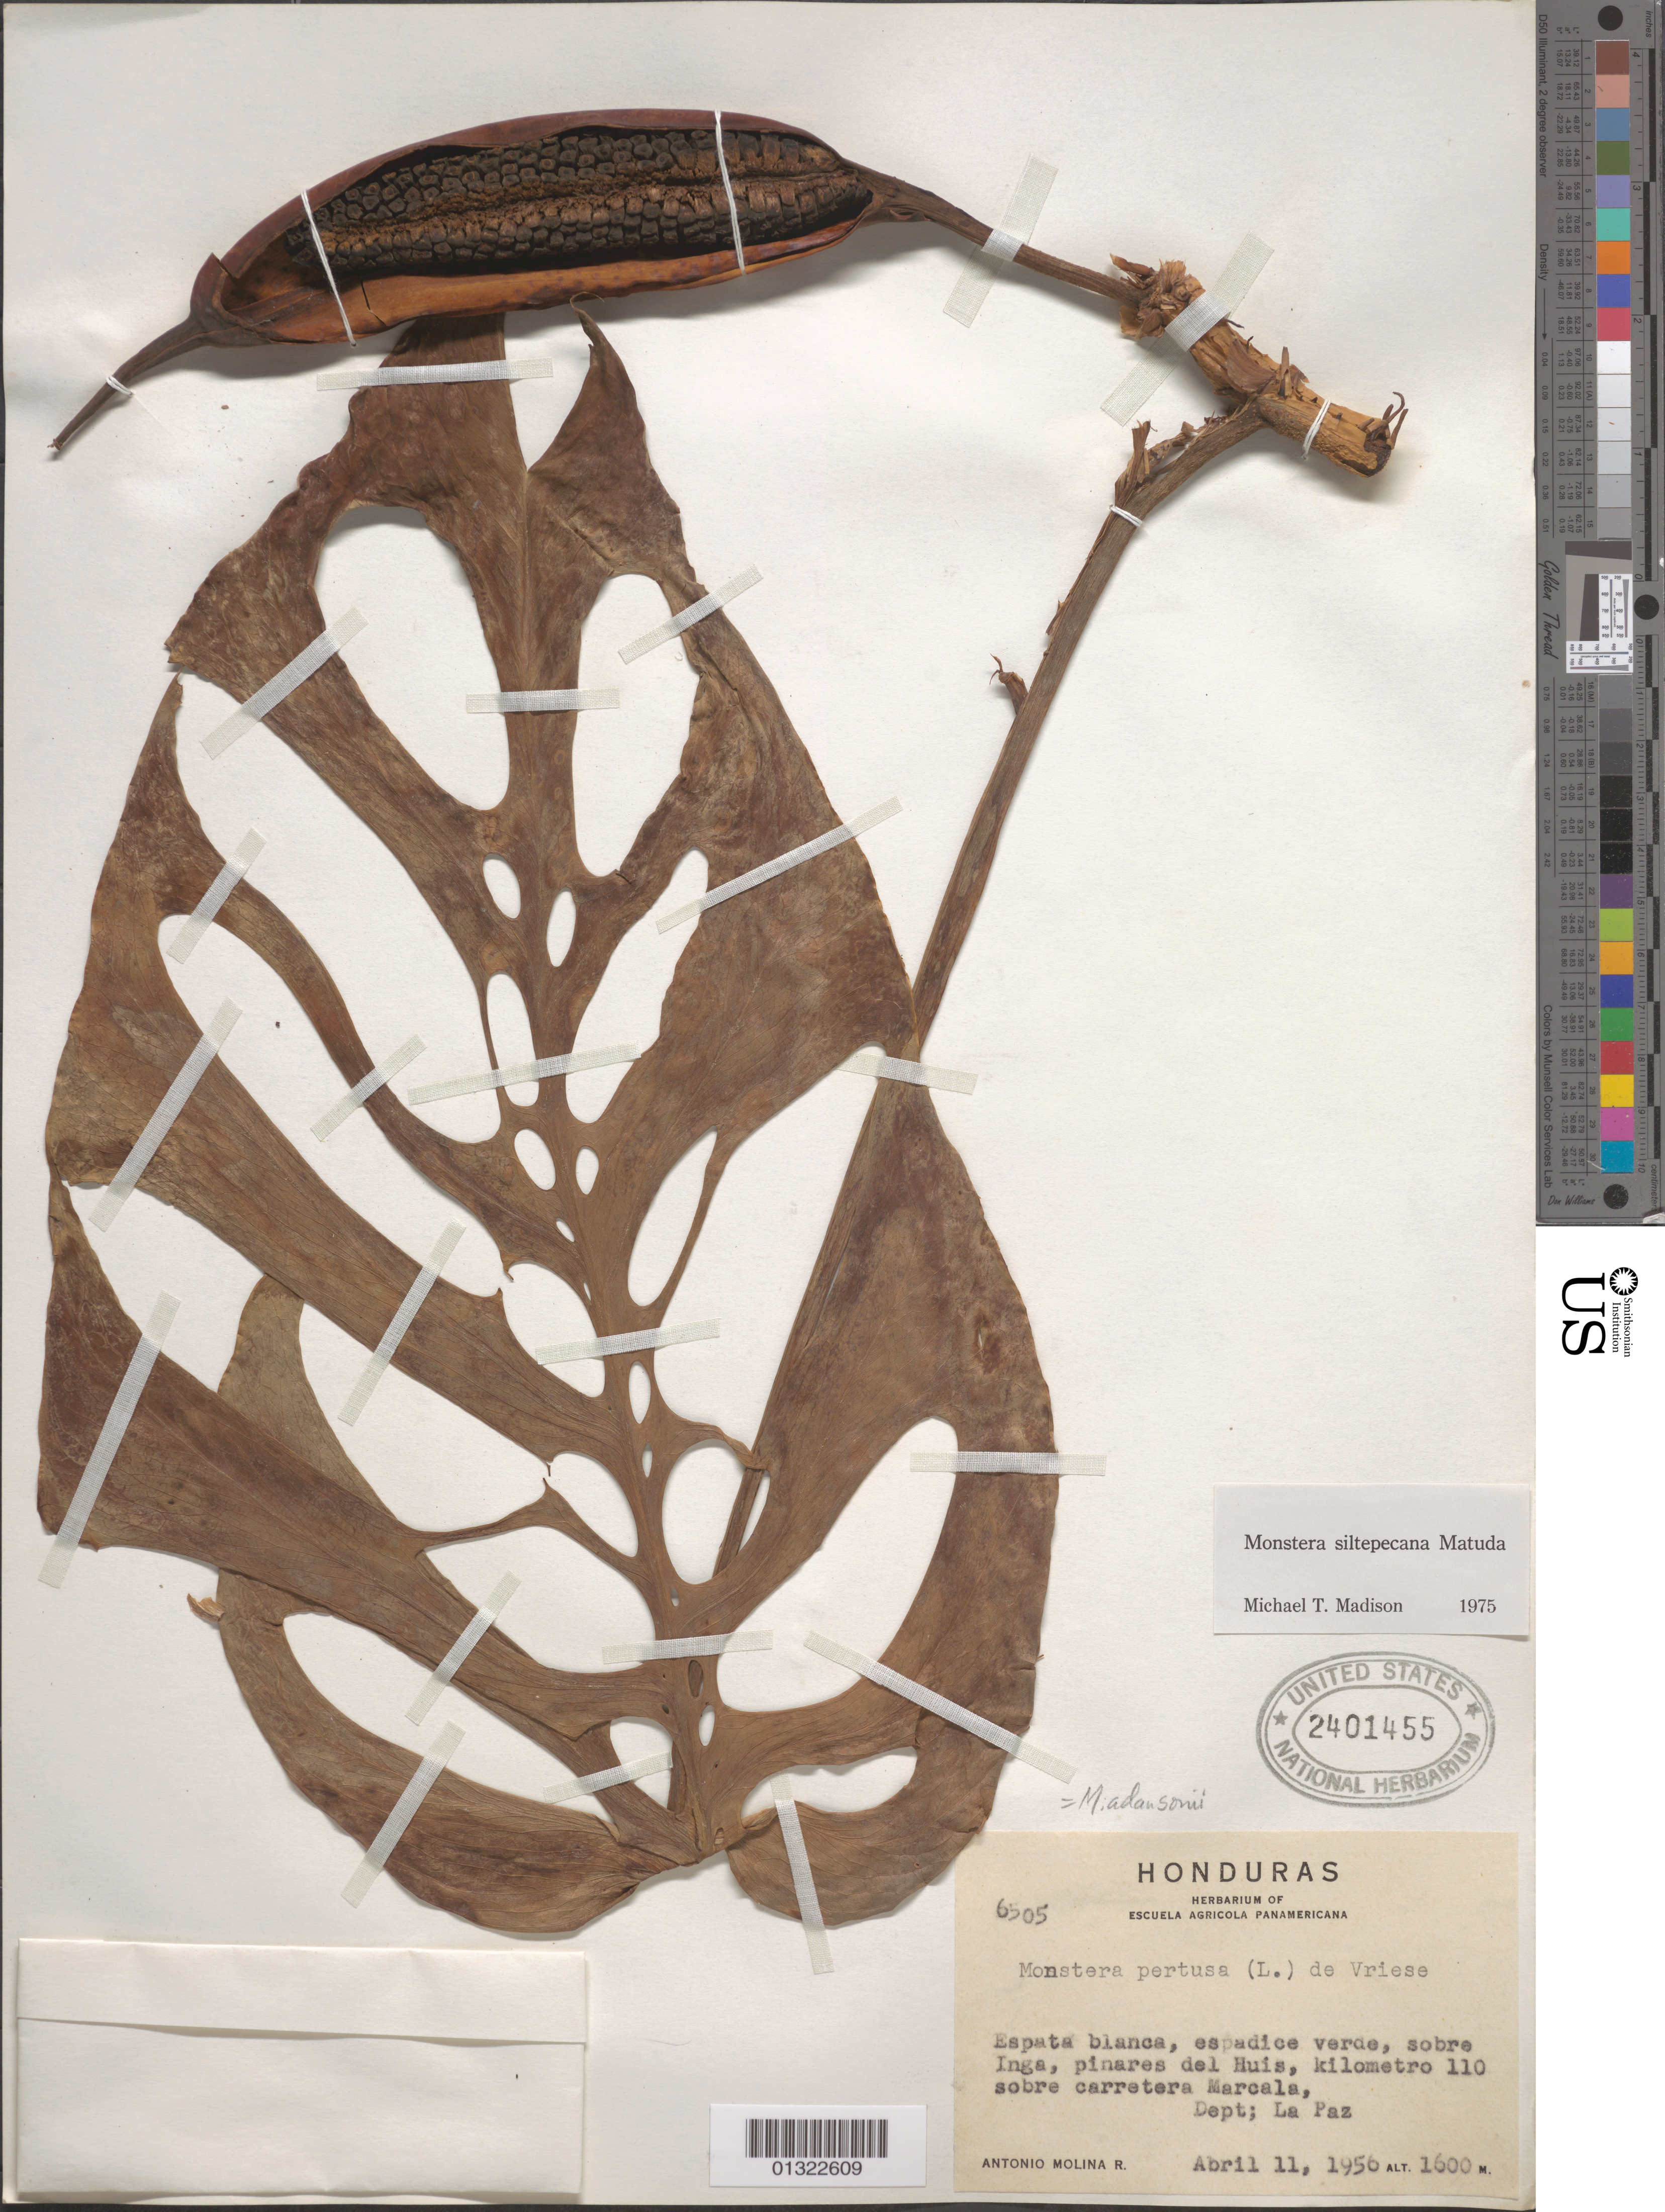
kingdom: Plantae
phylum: Tracheophyta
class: Liliopsida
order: Alismatales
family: Araceae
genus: Monstera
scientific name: Monstera siltepecana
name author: Matuda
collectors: A. Molina R.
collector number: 6505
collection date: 1956-04-11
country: Honduras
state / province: La Paz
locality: Espata blanca, espadice verde, sobre Inga, pinares del Huis, kilometro 110 sobre carretera Marcala. Dept. La Paz.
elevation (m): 1600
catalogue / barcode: US 2401455